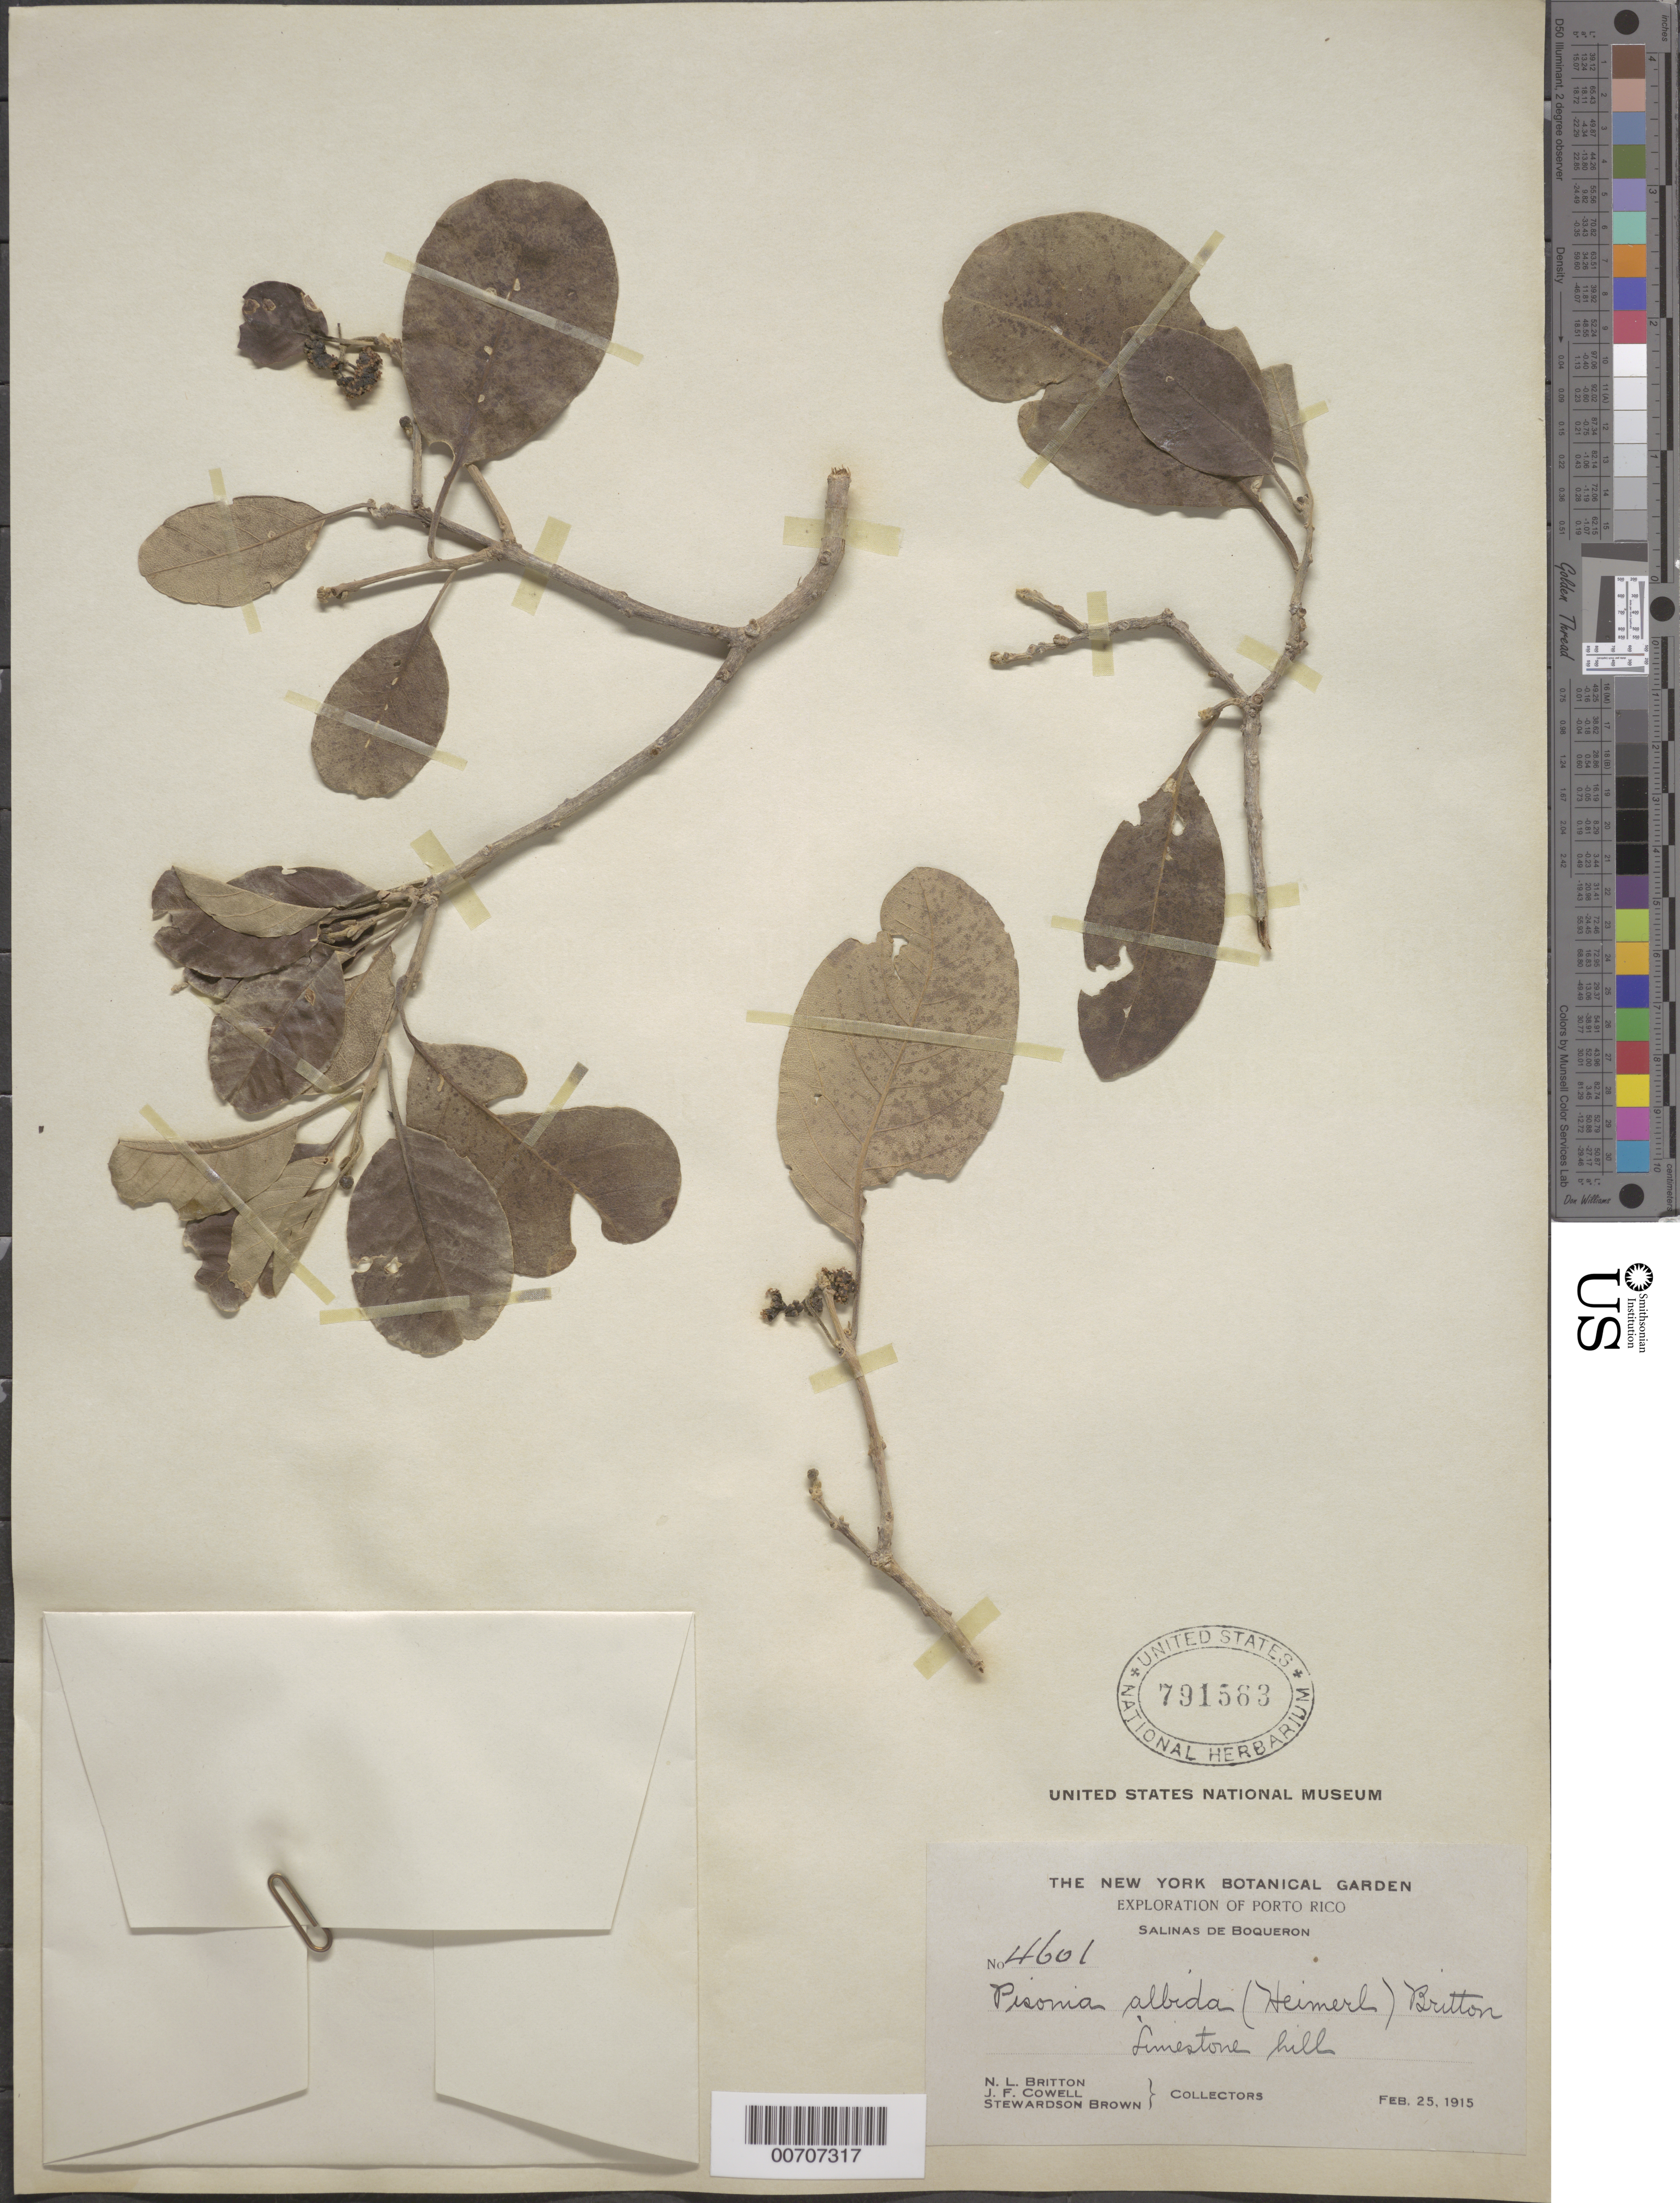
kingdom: Plantae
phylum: Tracheophyta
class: Magnoliopsida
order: Caryophyllales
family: Nyctaginaceae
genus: Pisonia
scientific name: Pisonia albida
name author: (Heimerl) Britton ex Standl.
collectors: N. Britton, J. F. Cowell & S. Brown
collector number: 4601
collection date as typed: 25 Feb 1915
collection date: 1915-02-25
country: Puerto Rico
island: Greater Antilles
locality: Salinas de Boqueron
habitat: Limestone hill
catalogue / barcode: US 791563